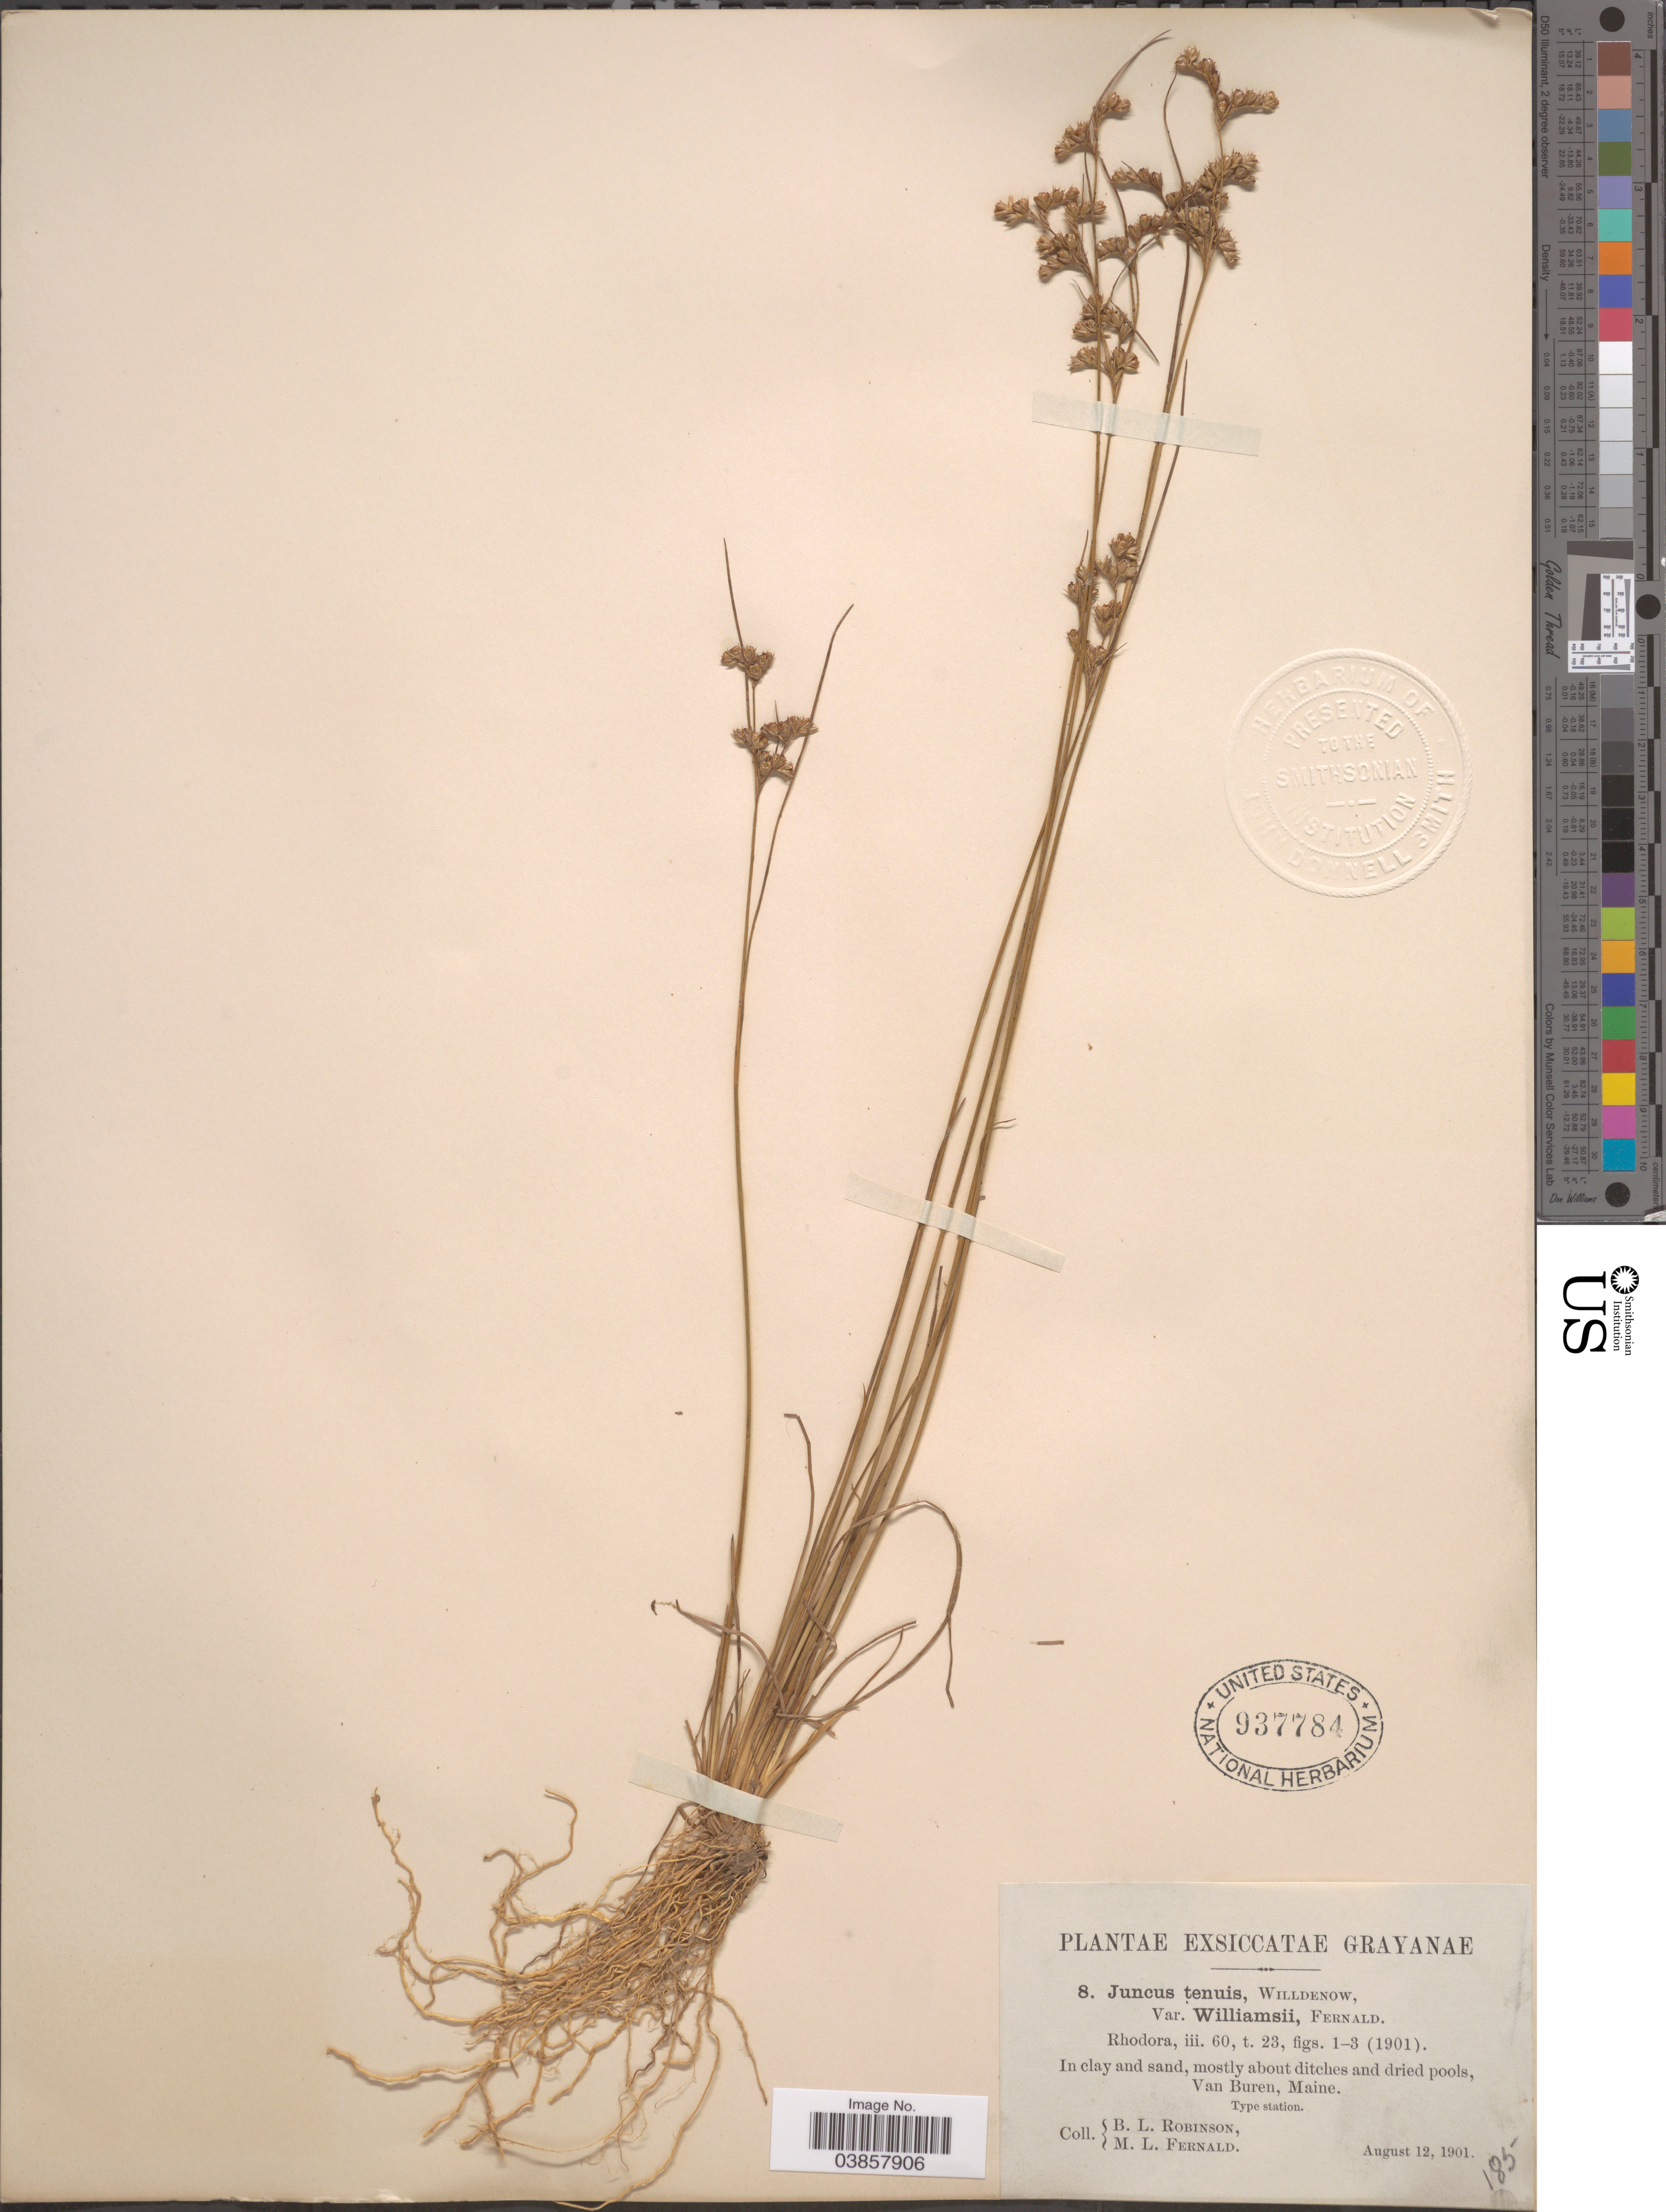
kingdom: Plantae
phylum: Tracheophyta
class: Liliopsida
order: Poales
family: Juncaceae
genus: Juncus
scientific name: Juncus tenuis var. williamsii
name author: Fernald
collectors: B. L. Robinson & M. L. Fernald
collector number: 8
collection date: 1901-08-12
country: United States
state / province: Maine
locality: Van Buren.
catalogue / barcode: US 937784